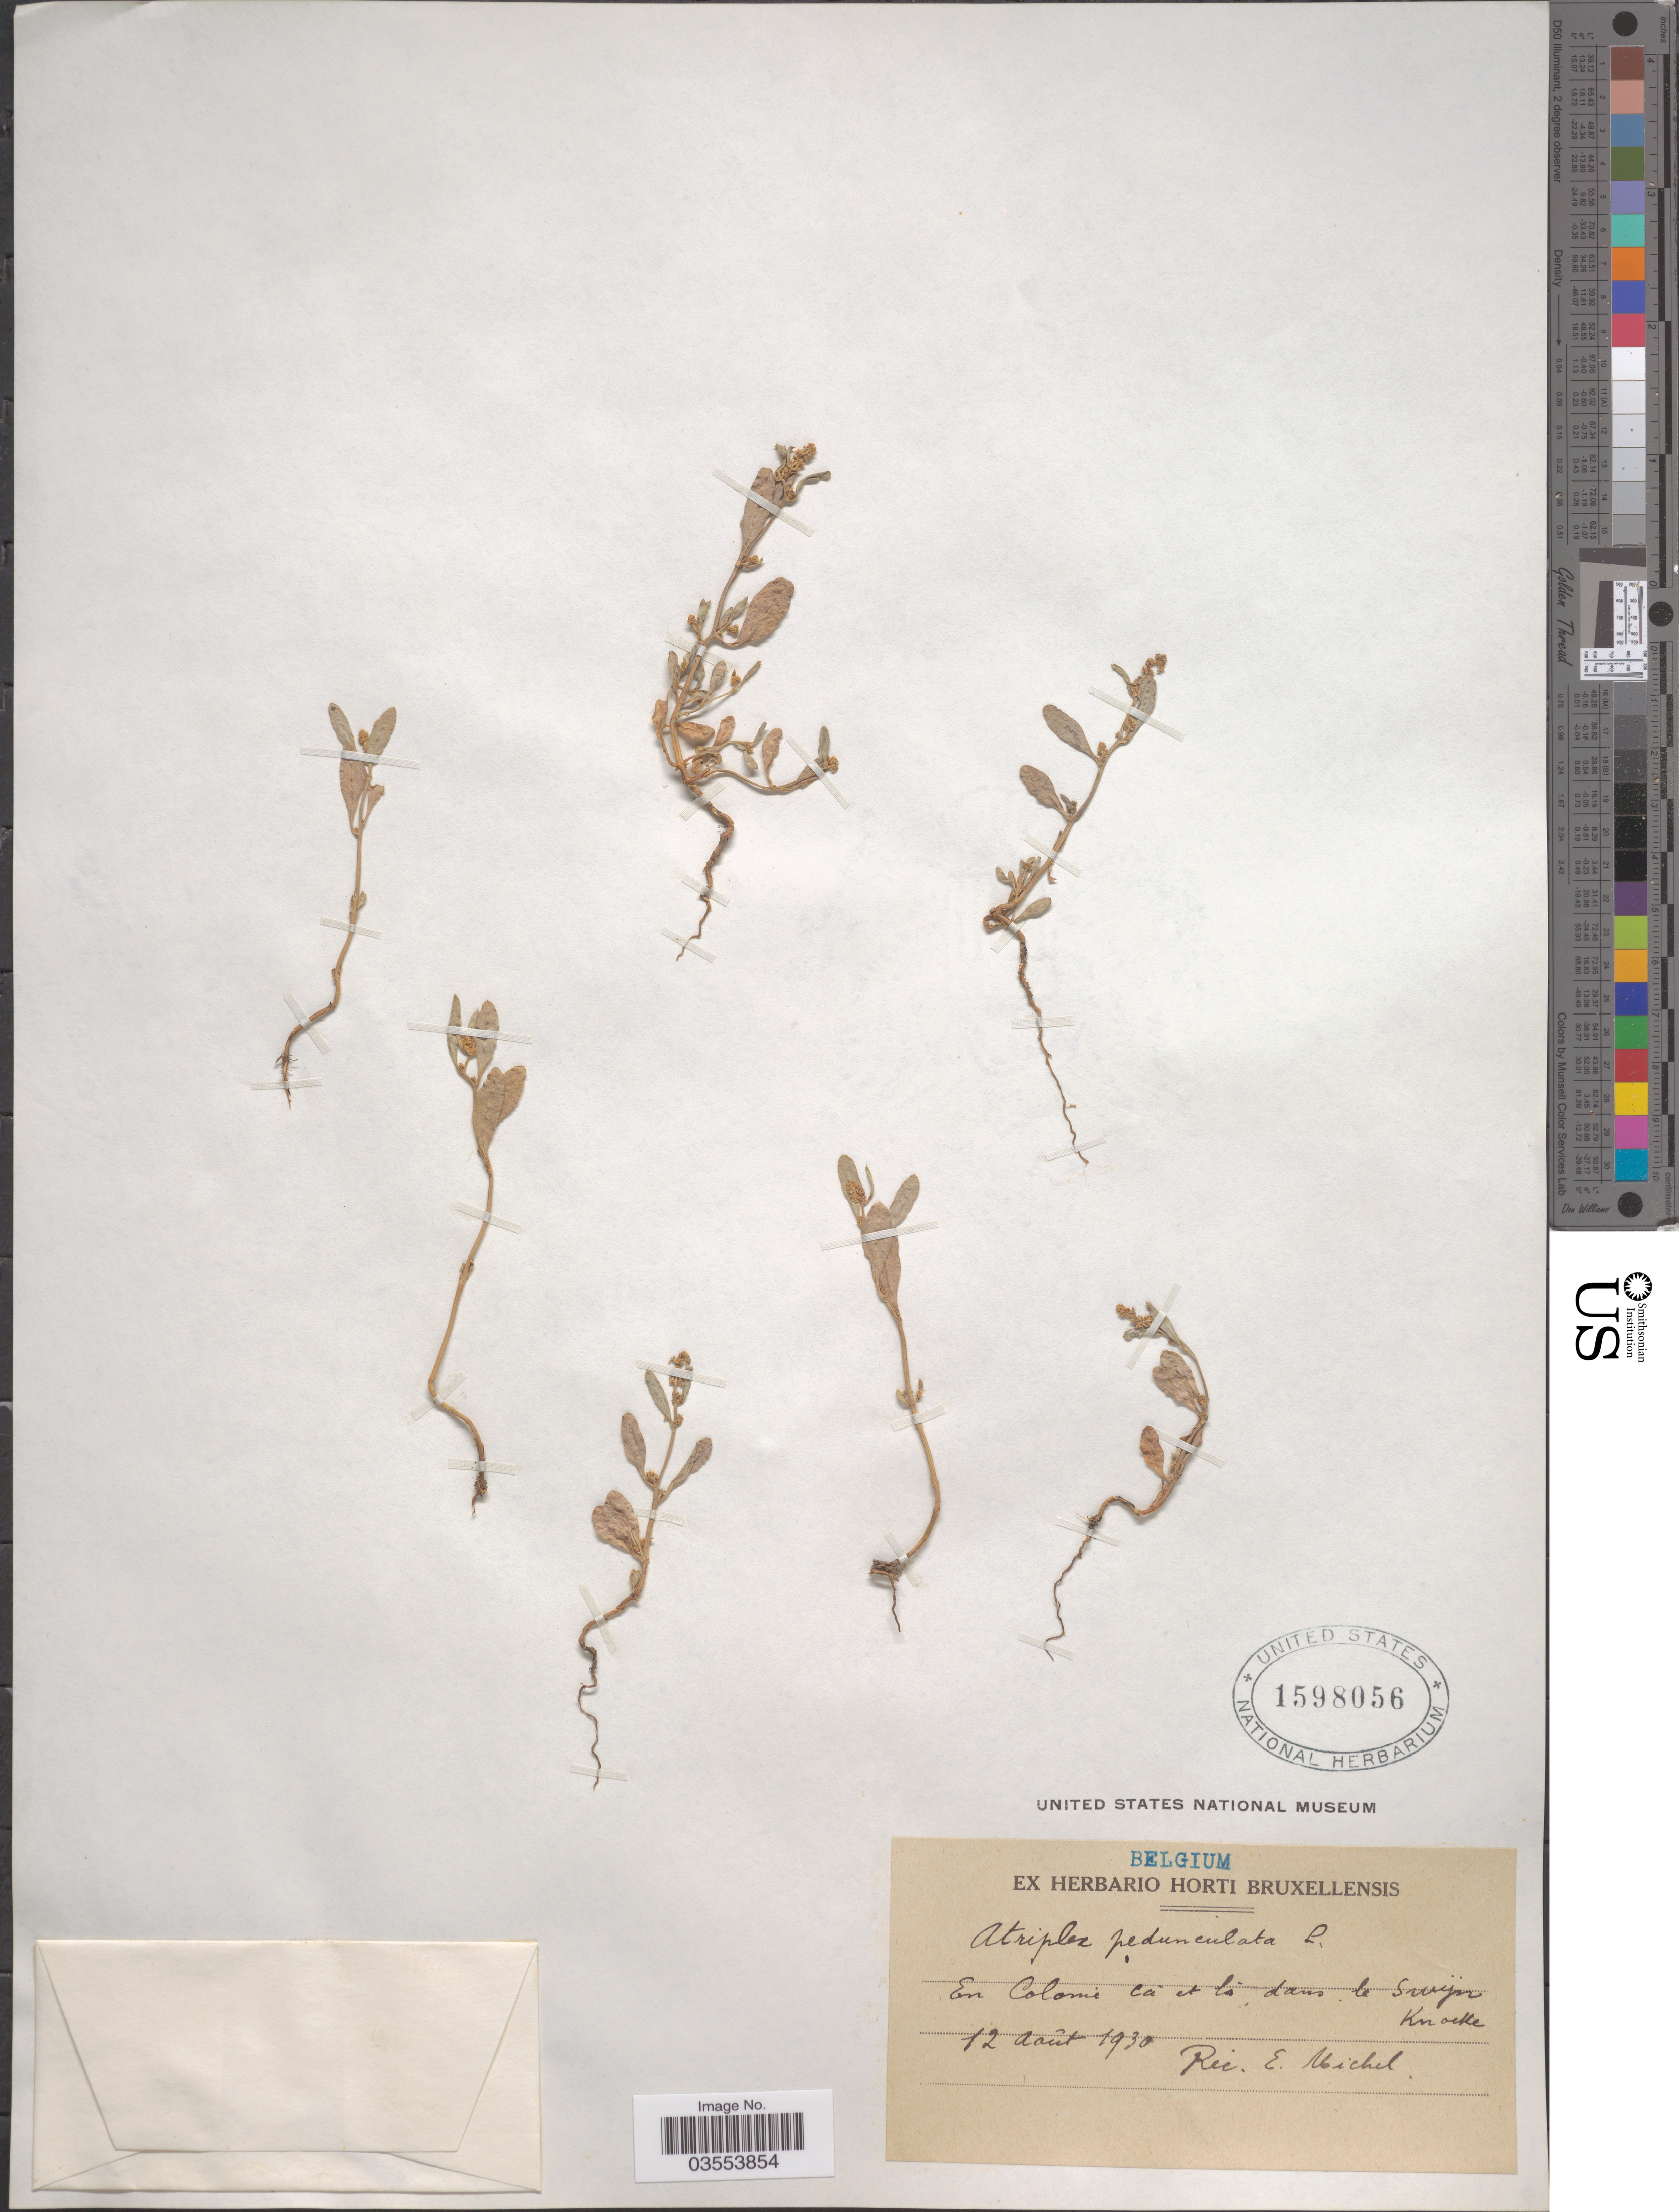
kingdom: Plantae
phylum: Tracheophyta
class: Magnoliopsida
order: Caryophyllales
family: Amaranthaceae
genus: Atriplex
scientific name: Atriplex pedunculata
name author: L.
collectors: E. Michel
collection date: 1930-08-12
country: Belgium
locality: En Colonie cá [interpreted] et lá , dans le Swijn Knocke.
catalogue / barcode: US 1598056